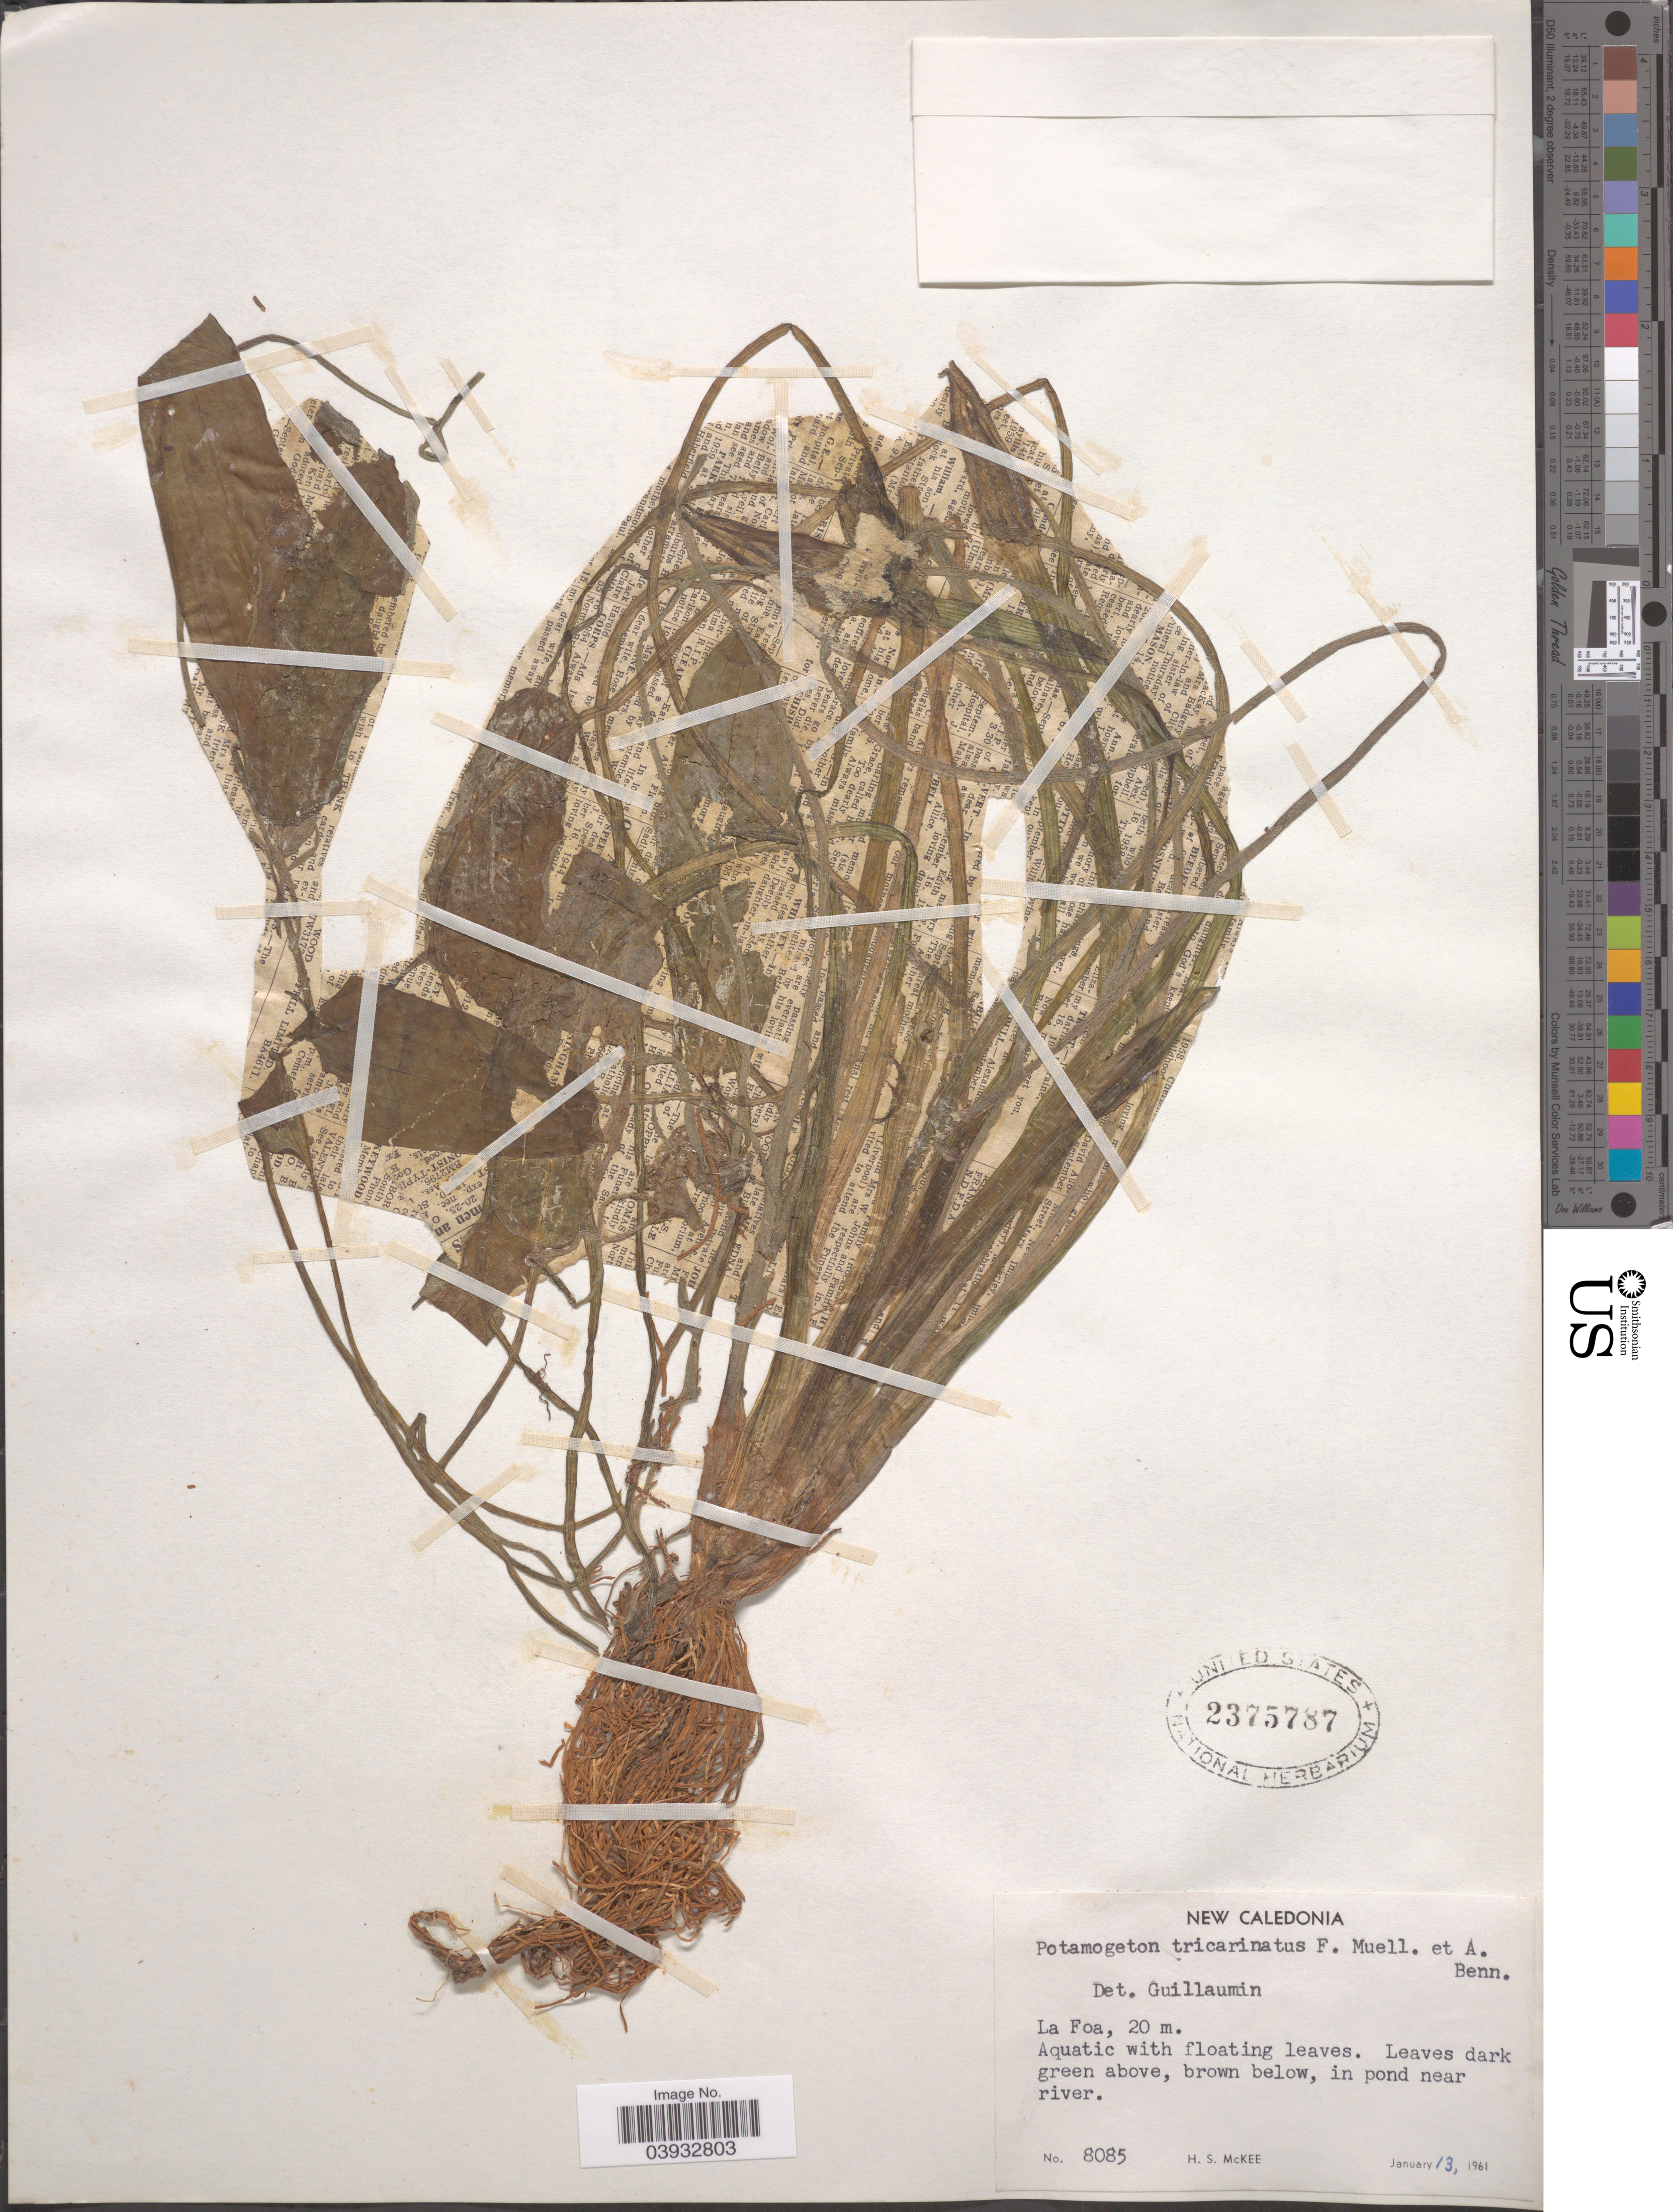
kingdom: Plantae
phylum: Tracheophyta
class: Liliopsida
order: Alismatales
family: Potamogetonaceae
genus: Potamogeton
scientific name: Potamogeton tricarinatus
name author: F. Muell. & A.W. Benn.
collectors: H. S. McKee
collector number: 8085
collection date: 1961-01-13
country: New Caledonia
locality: La Foa.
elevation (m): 20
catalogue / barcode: US 2375787